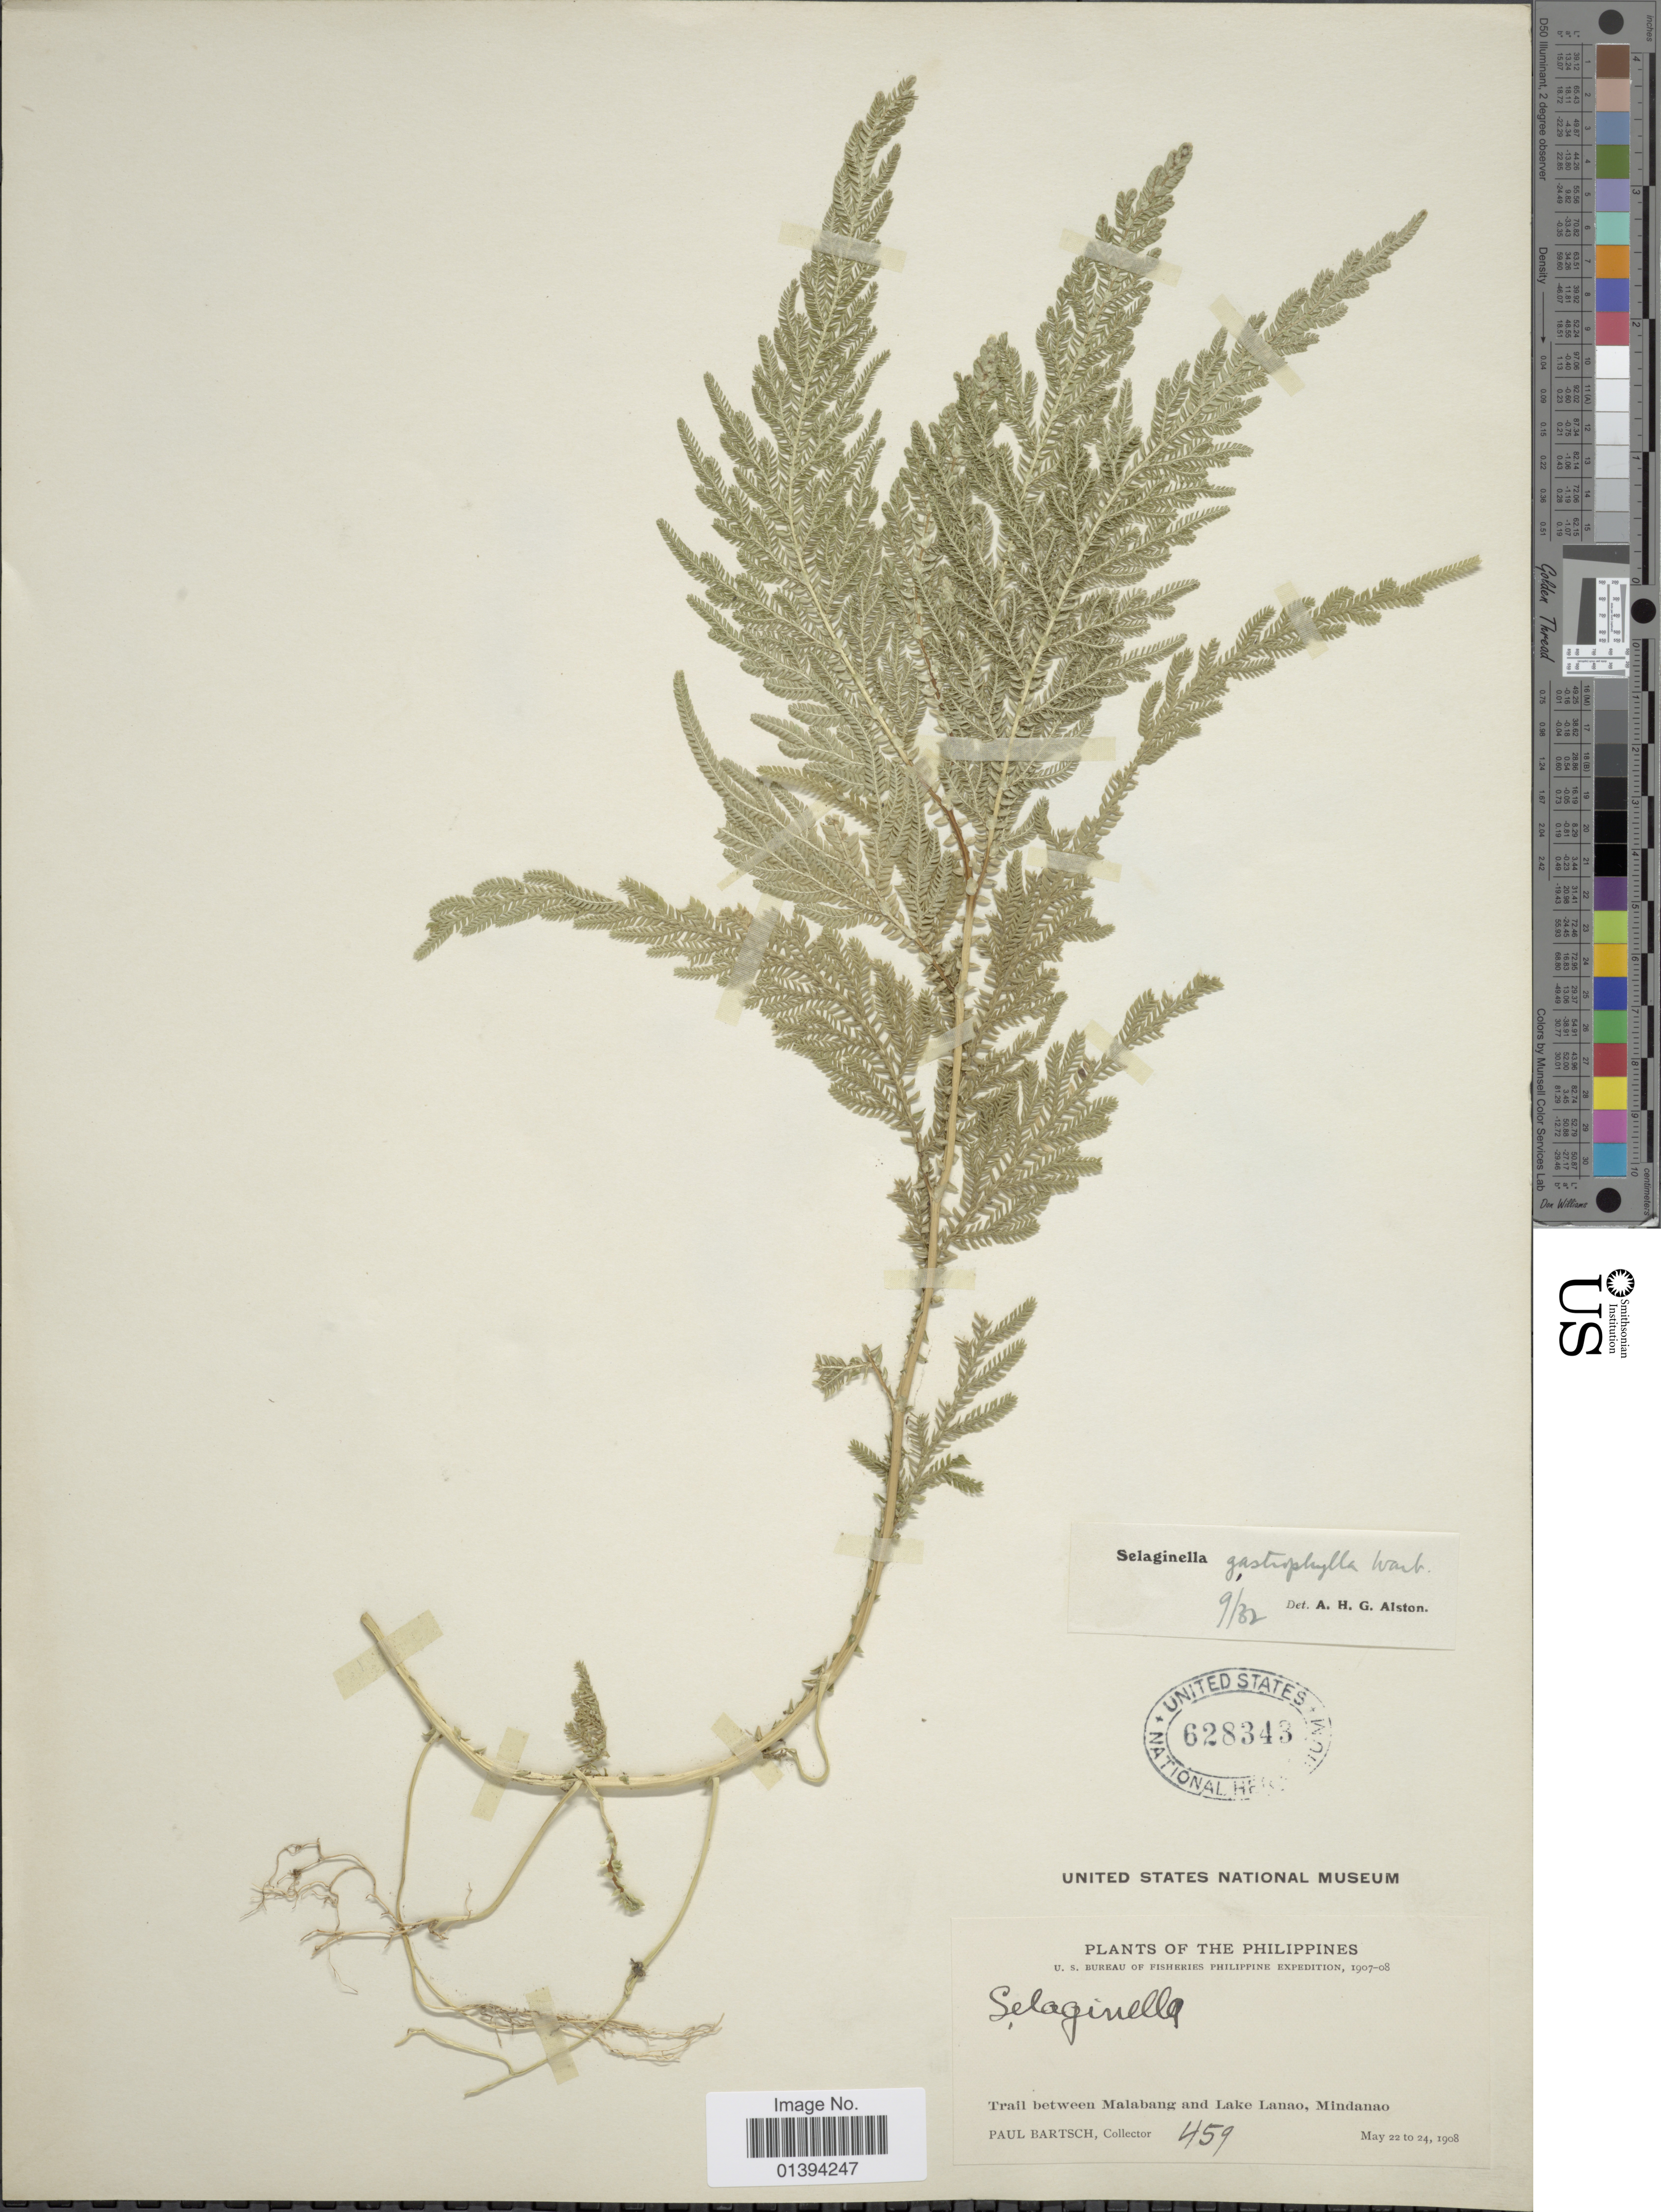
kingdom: Plantae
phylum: Tracheophyta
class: Lycopodiopsida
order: Selaginellales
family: Selaginellaceae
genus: Selaginella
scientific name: Selaginella usterii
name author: Hieron.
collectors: P. Bartsch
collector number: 459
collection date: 1908-05-22/1908-05-24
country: Philippines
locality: Trail between Malabang and Lake Lanao, Mindanao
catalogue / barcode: US 628343